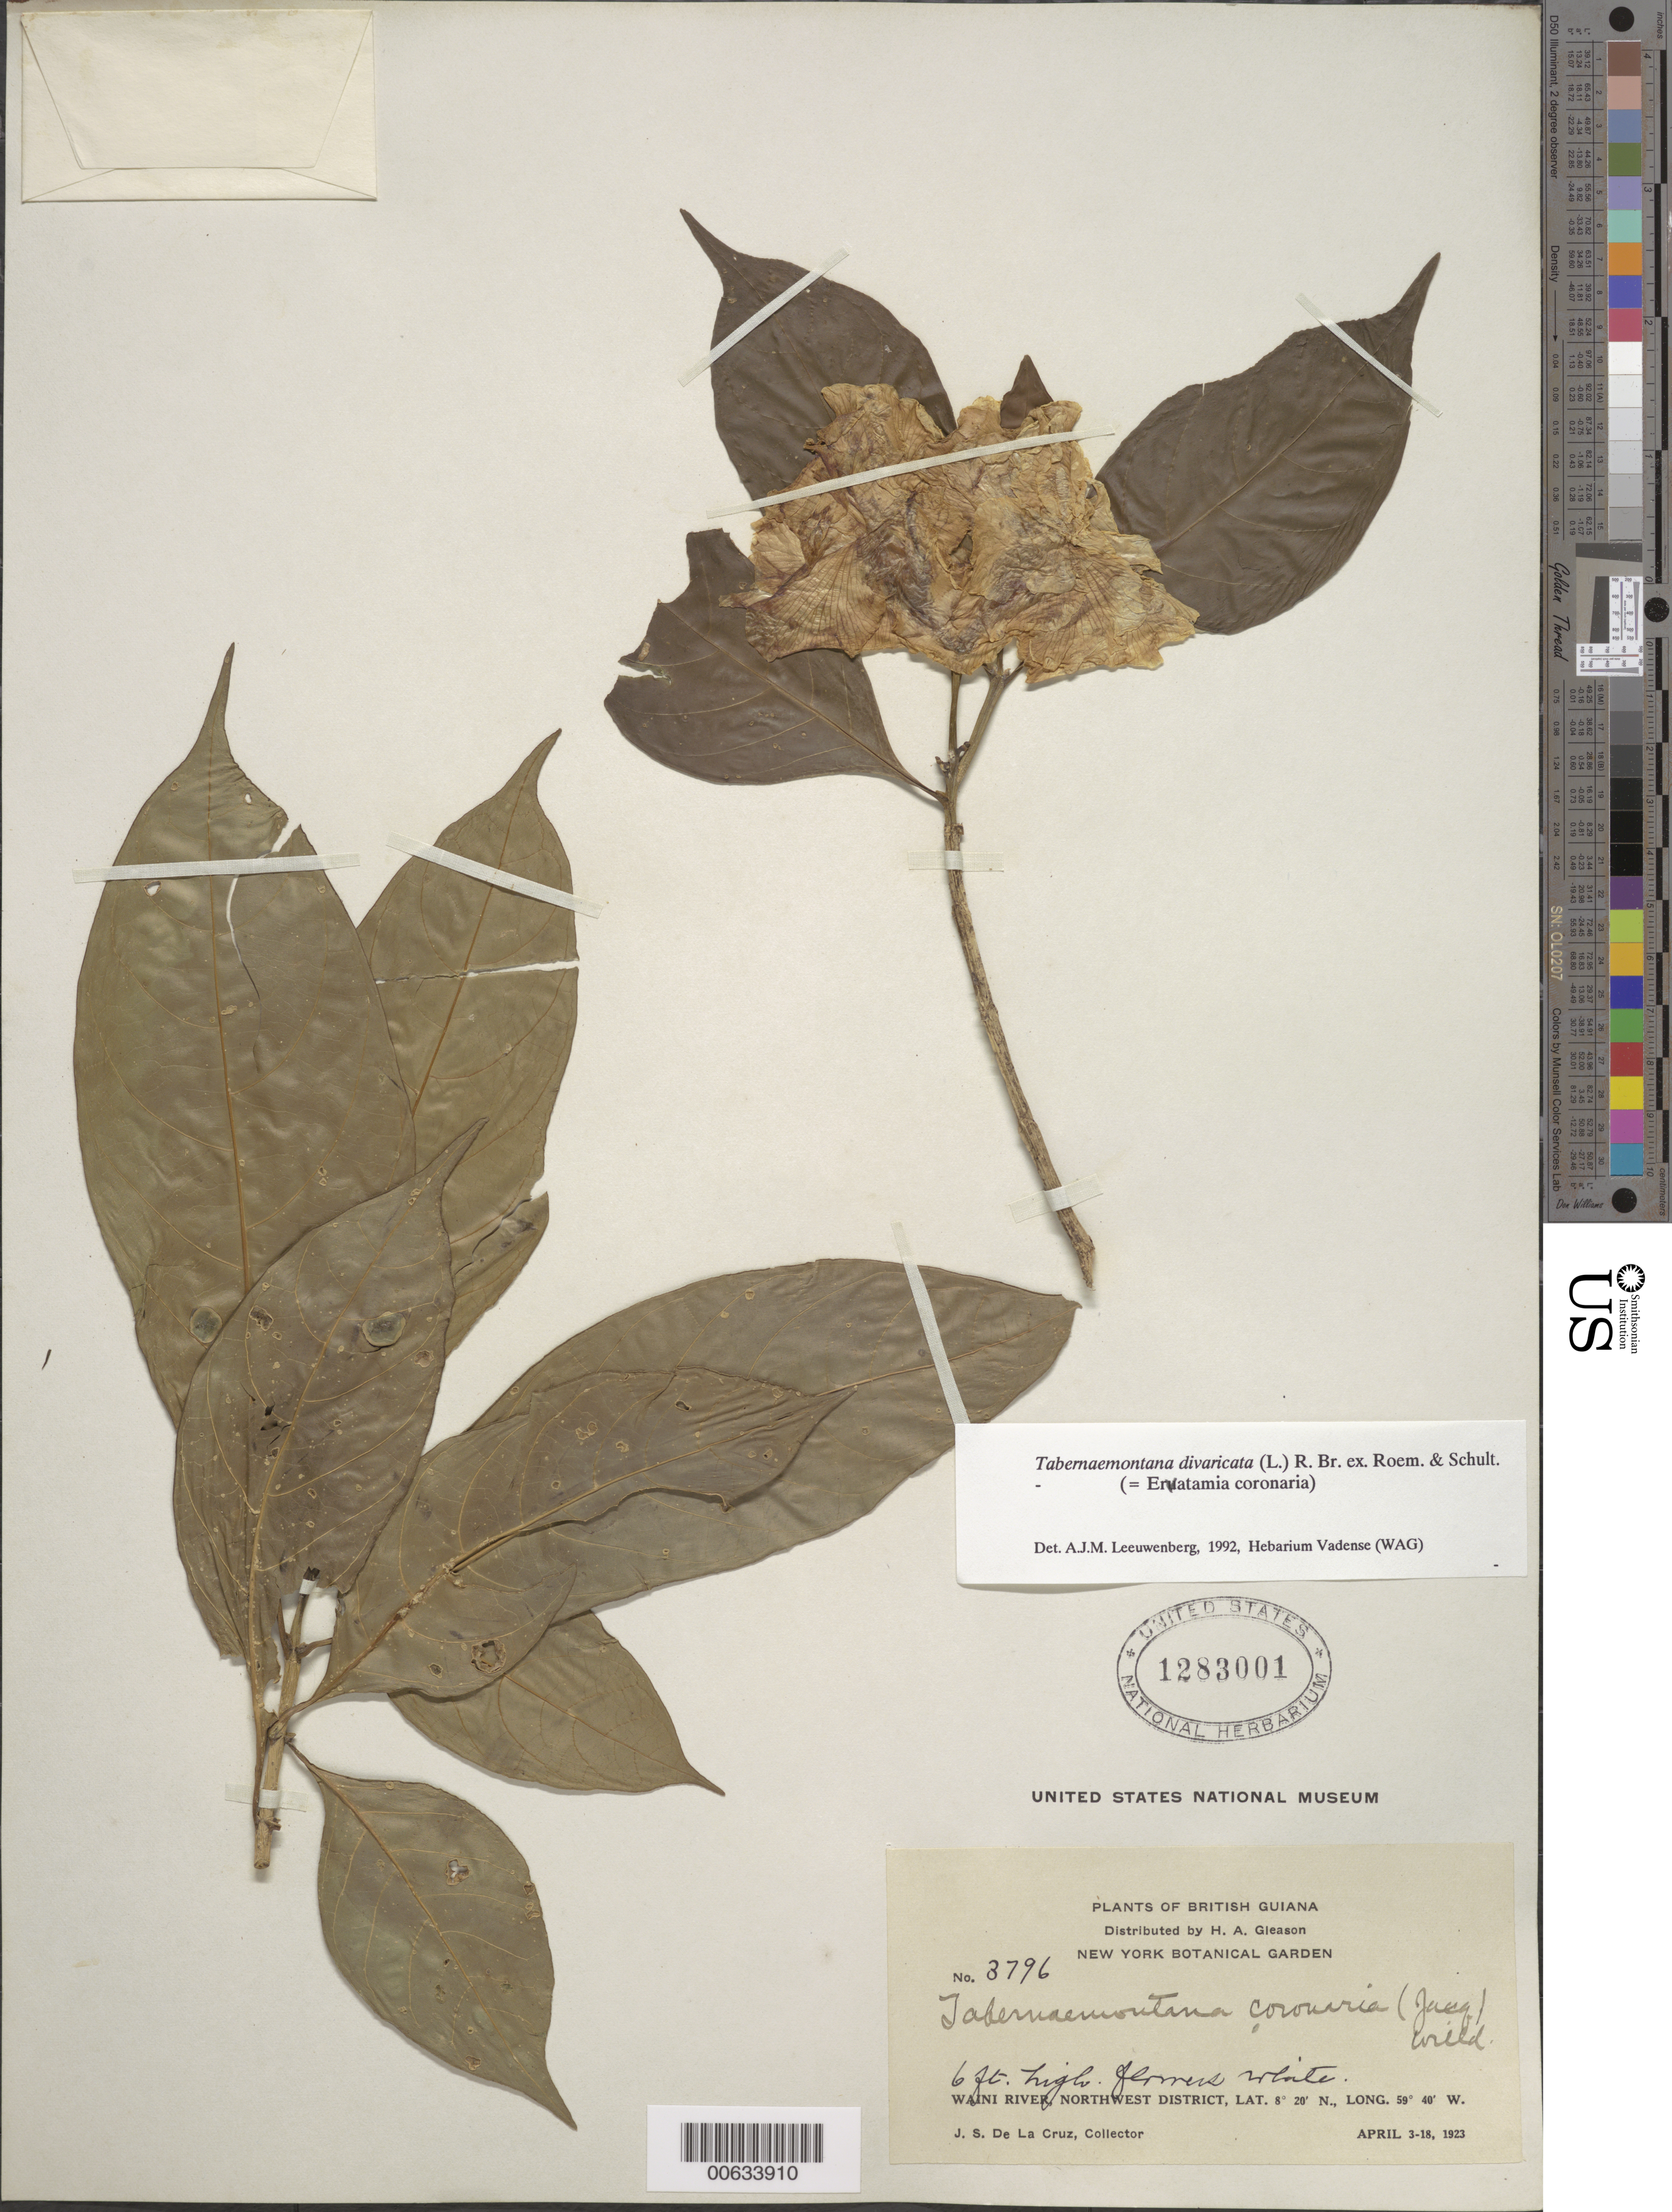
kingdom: Plantae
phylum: Tracheophyta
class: Magnoliopsida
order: Gentianales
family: Apocynaceae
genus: Tabernaemontana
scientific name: Tabernaemontana divaricata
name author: (L.) R. Br. ex Roem. & Schult.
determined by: Leeuwenberg, A. J. M.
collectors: J. S. de la Cruz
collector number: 3796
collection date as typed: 3-Apr-23 to 18-Apr-23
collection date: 1923-04-03/1923-04-18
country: Guyana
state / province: Barima-Waini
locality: Waini R., NW District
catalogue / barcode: US 1283001